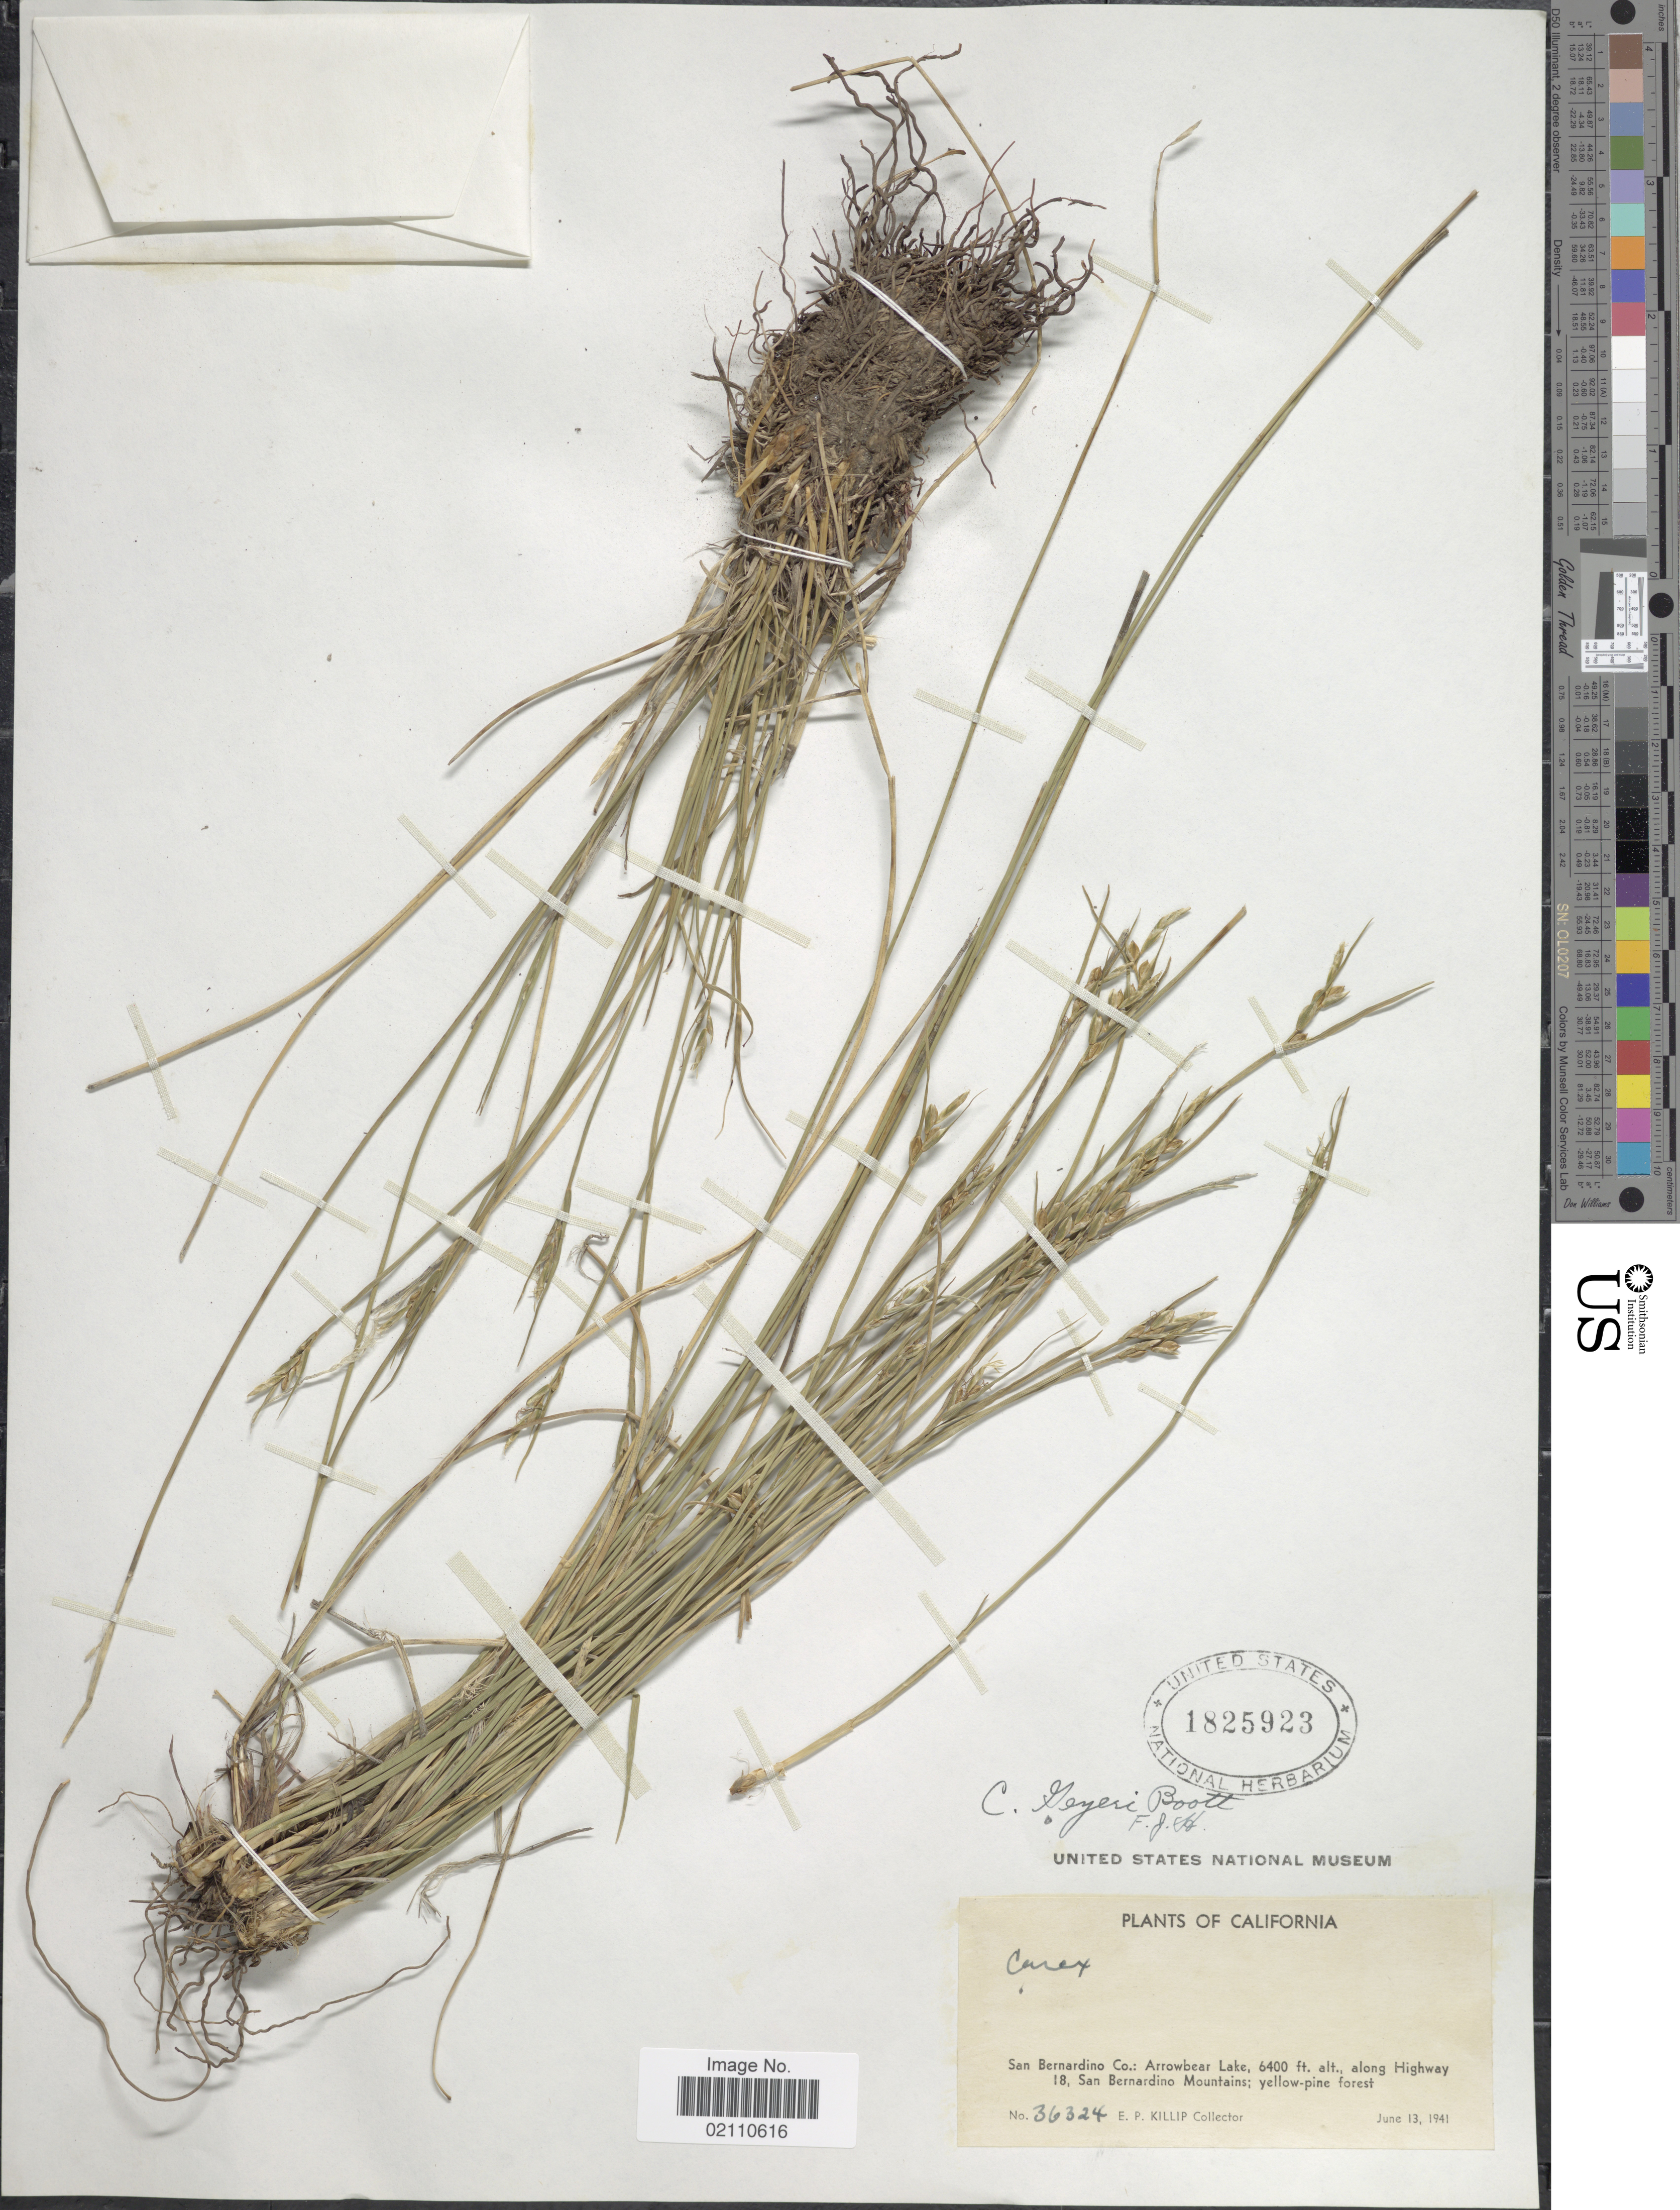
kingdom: Plantae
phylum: Tracheophyta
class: Liliopsida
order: Poales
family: Cyperaceae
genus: Carex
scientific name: Carex geyeri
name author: Boott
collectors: E. P. Killip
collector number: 36324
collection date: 1941-06-13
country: United States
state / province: California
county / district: San Bernardino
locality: San Bernardino Co: Arrowbear Lake, along Highway 18, san Bernardino Mountains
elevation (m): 1951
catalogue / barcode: US 1825923